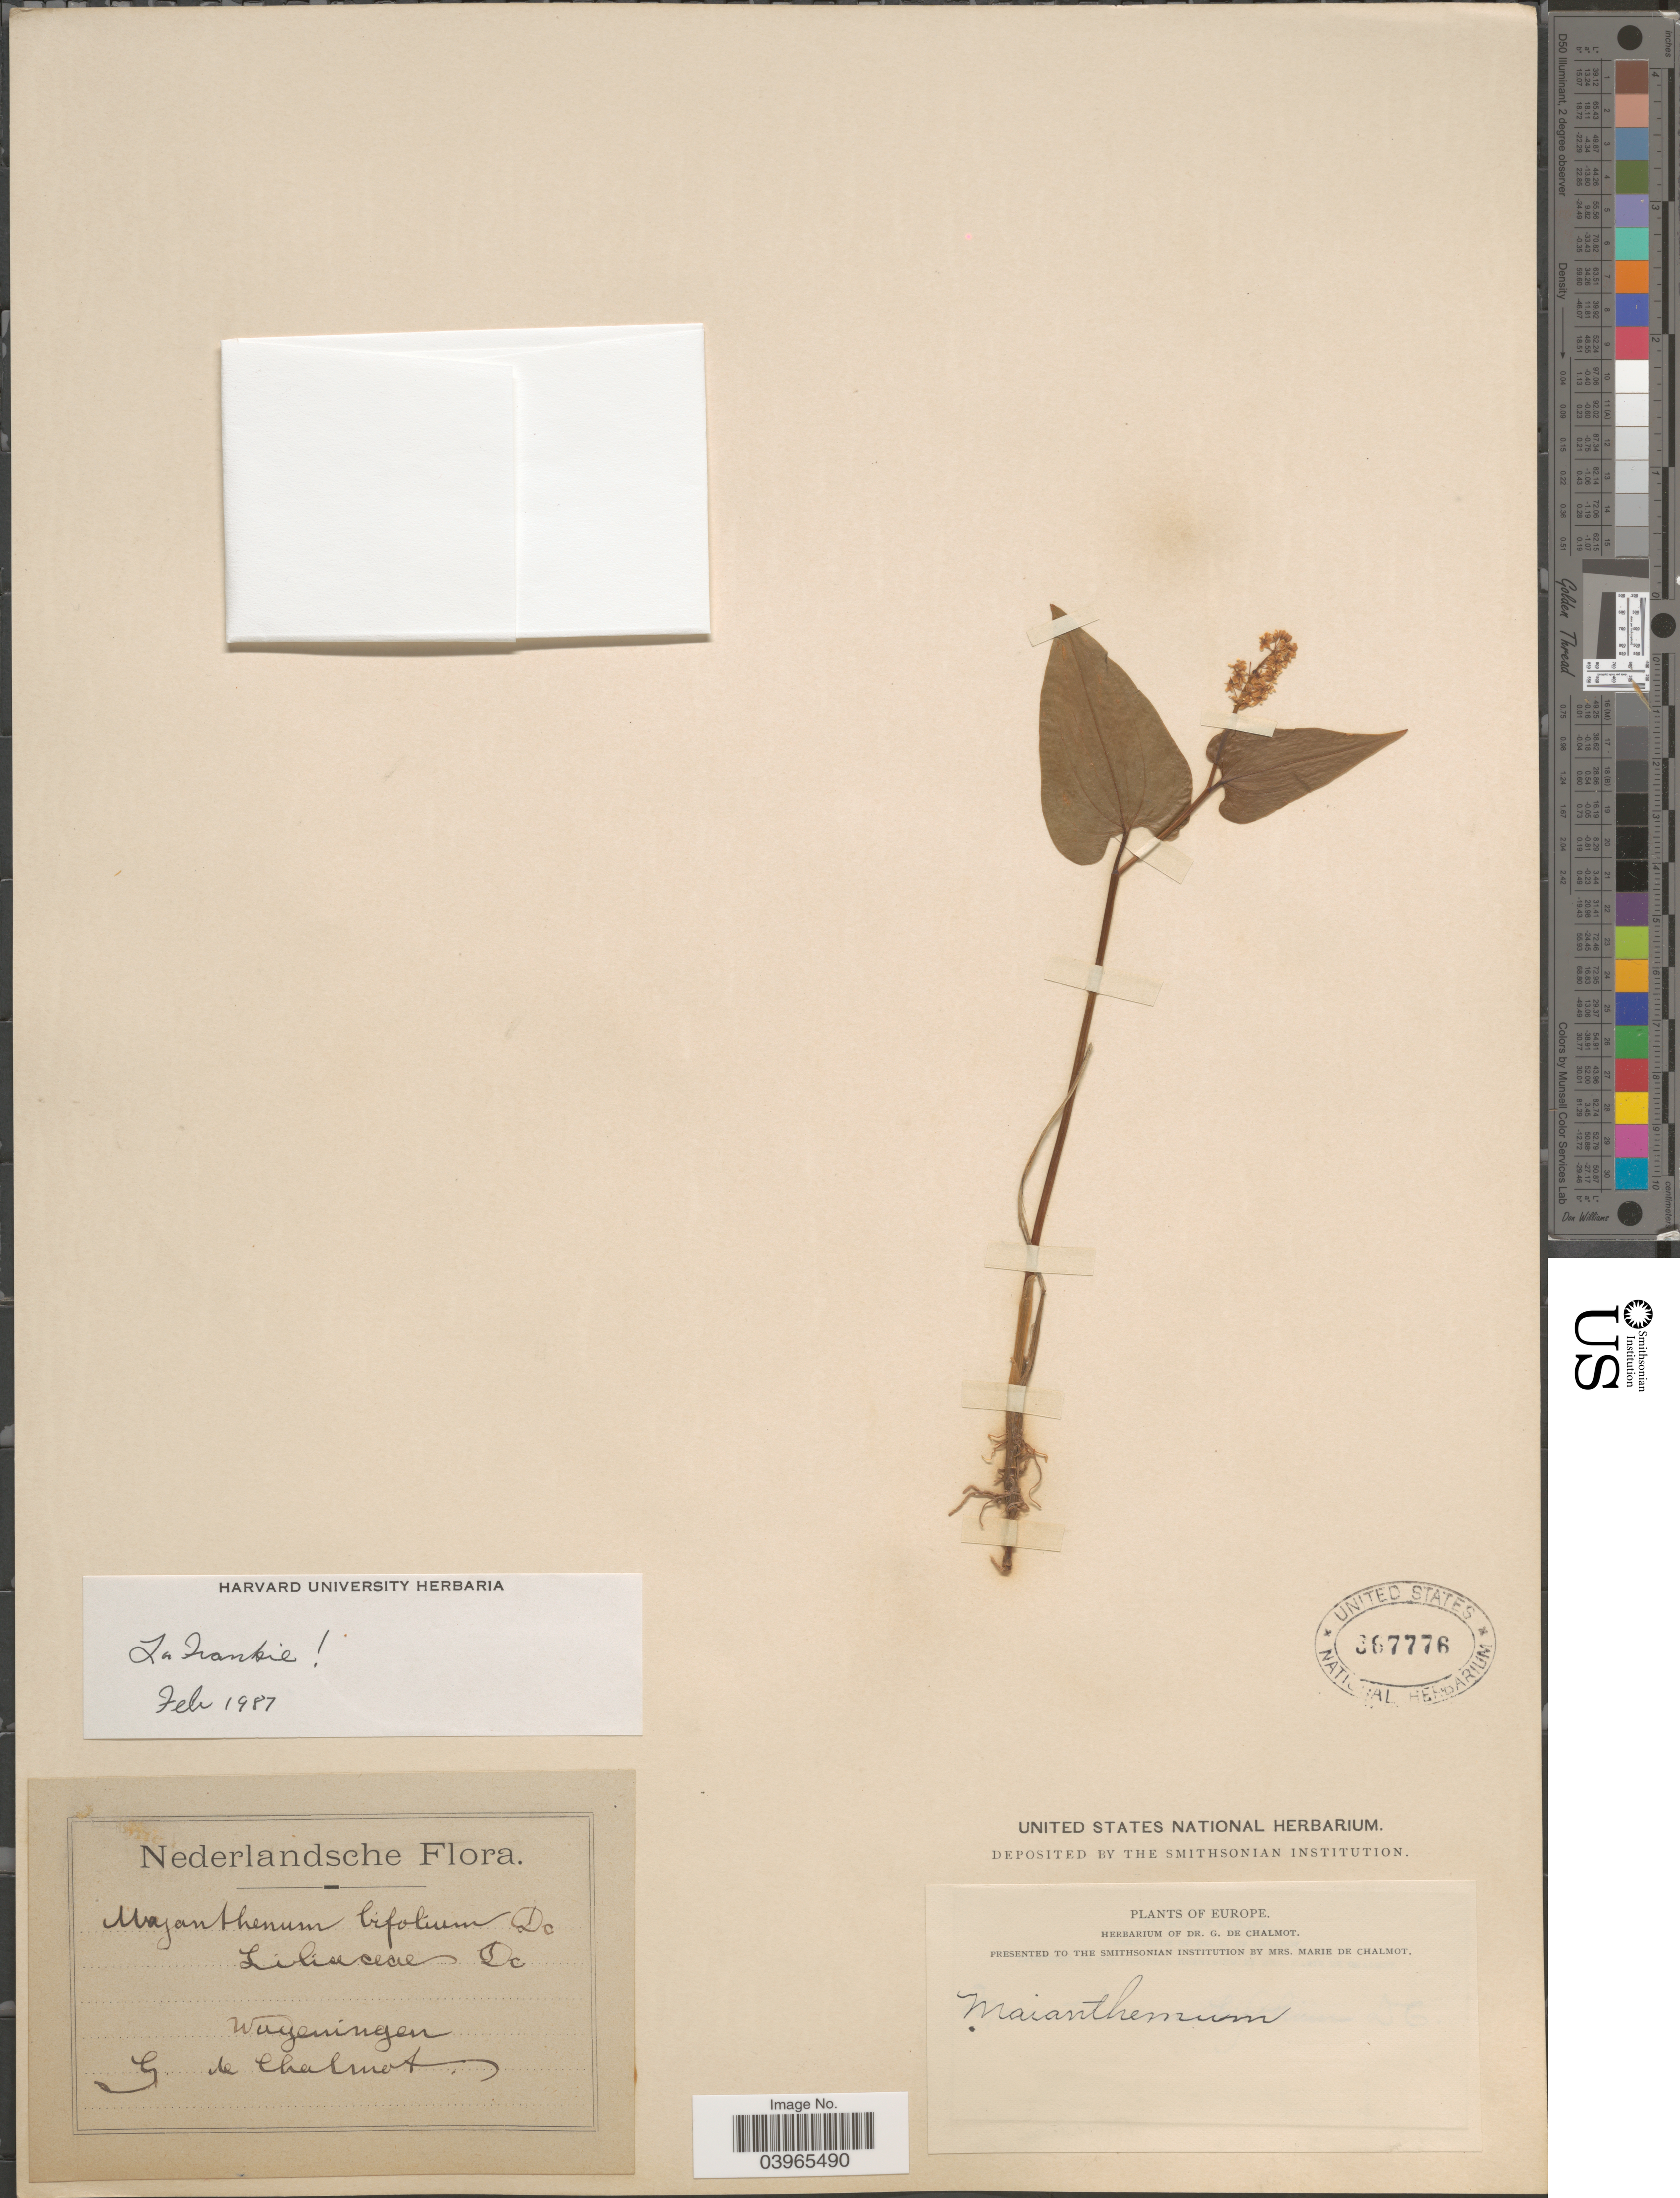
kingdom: Plantae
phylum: Tracheophyta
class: Liliopsida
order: Asparagales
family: Asparagaceae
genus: Maianthemum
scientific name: Maianthemum bifolium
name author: (L.) F.W. Schmidt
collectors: G. de Chalmot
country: Netherlands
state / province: Gelderland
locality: Nederlandsche. Wageningen.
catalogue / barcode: US 367776